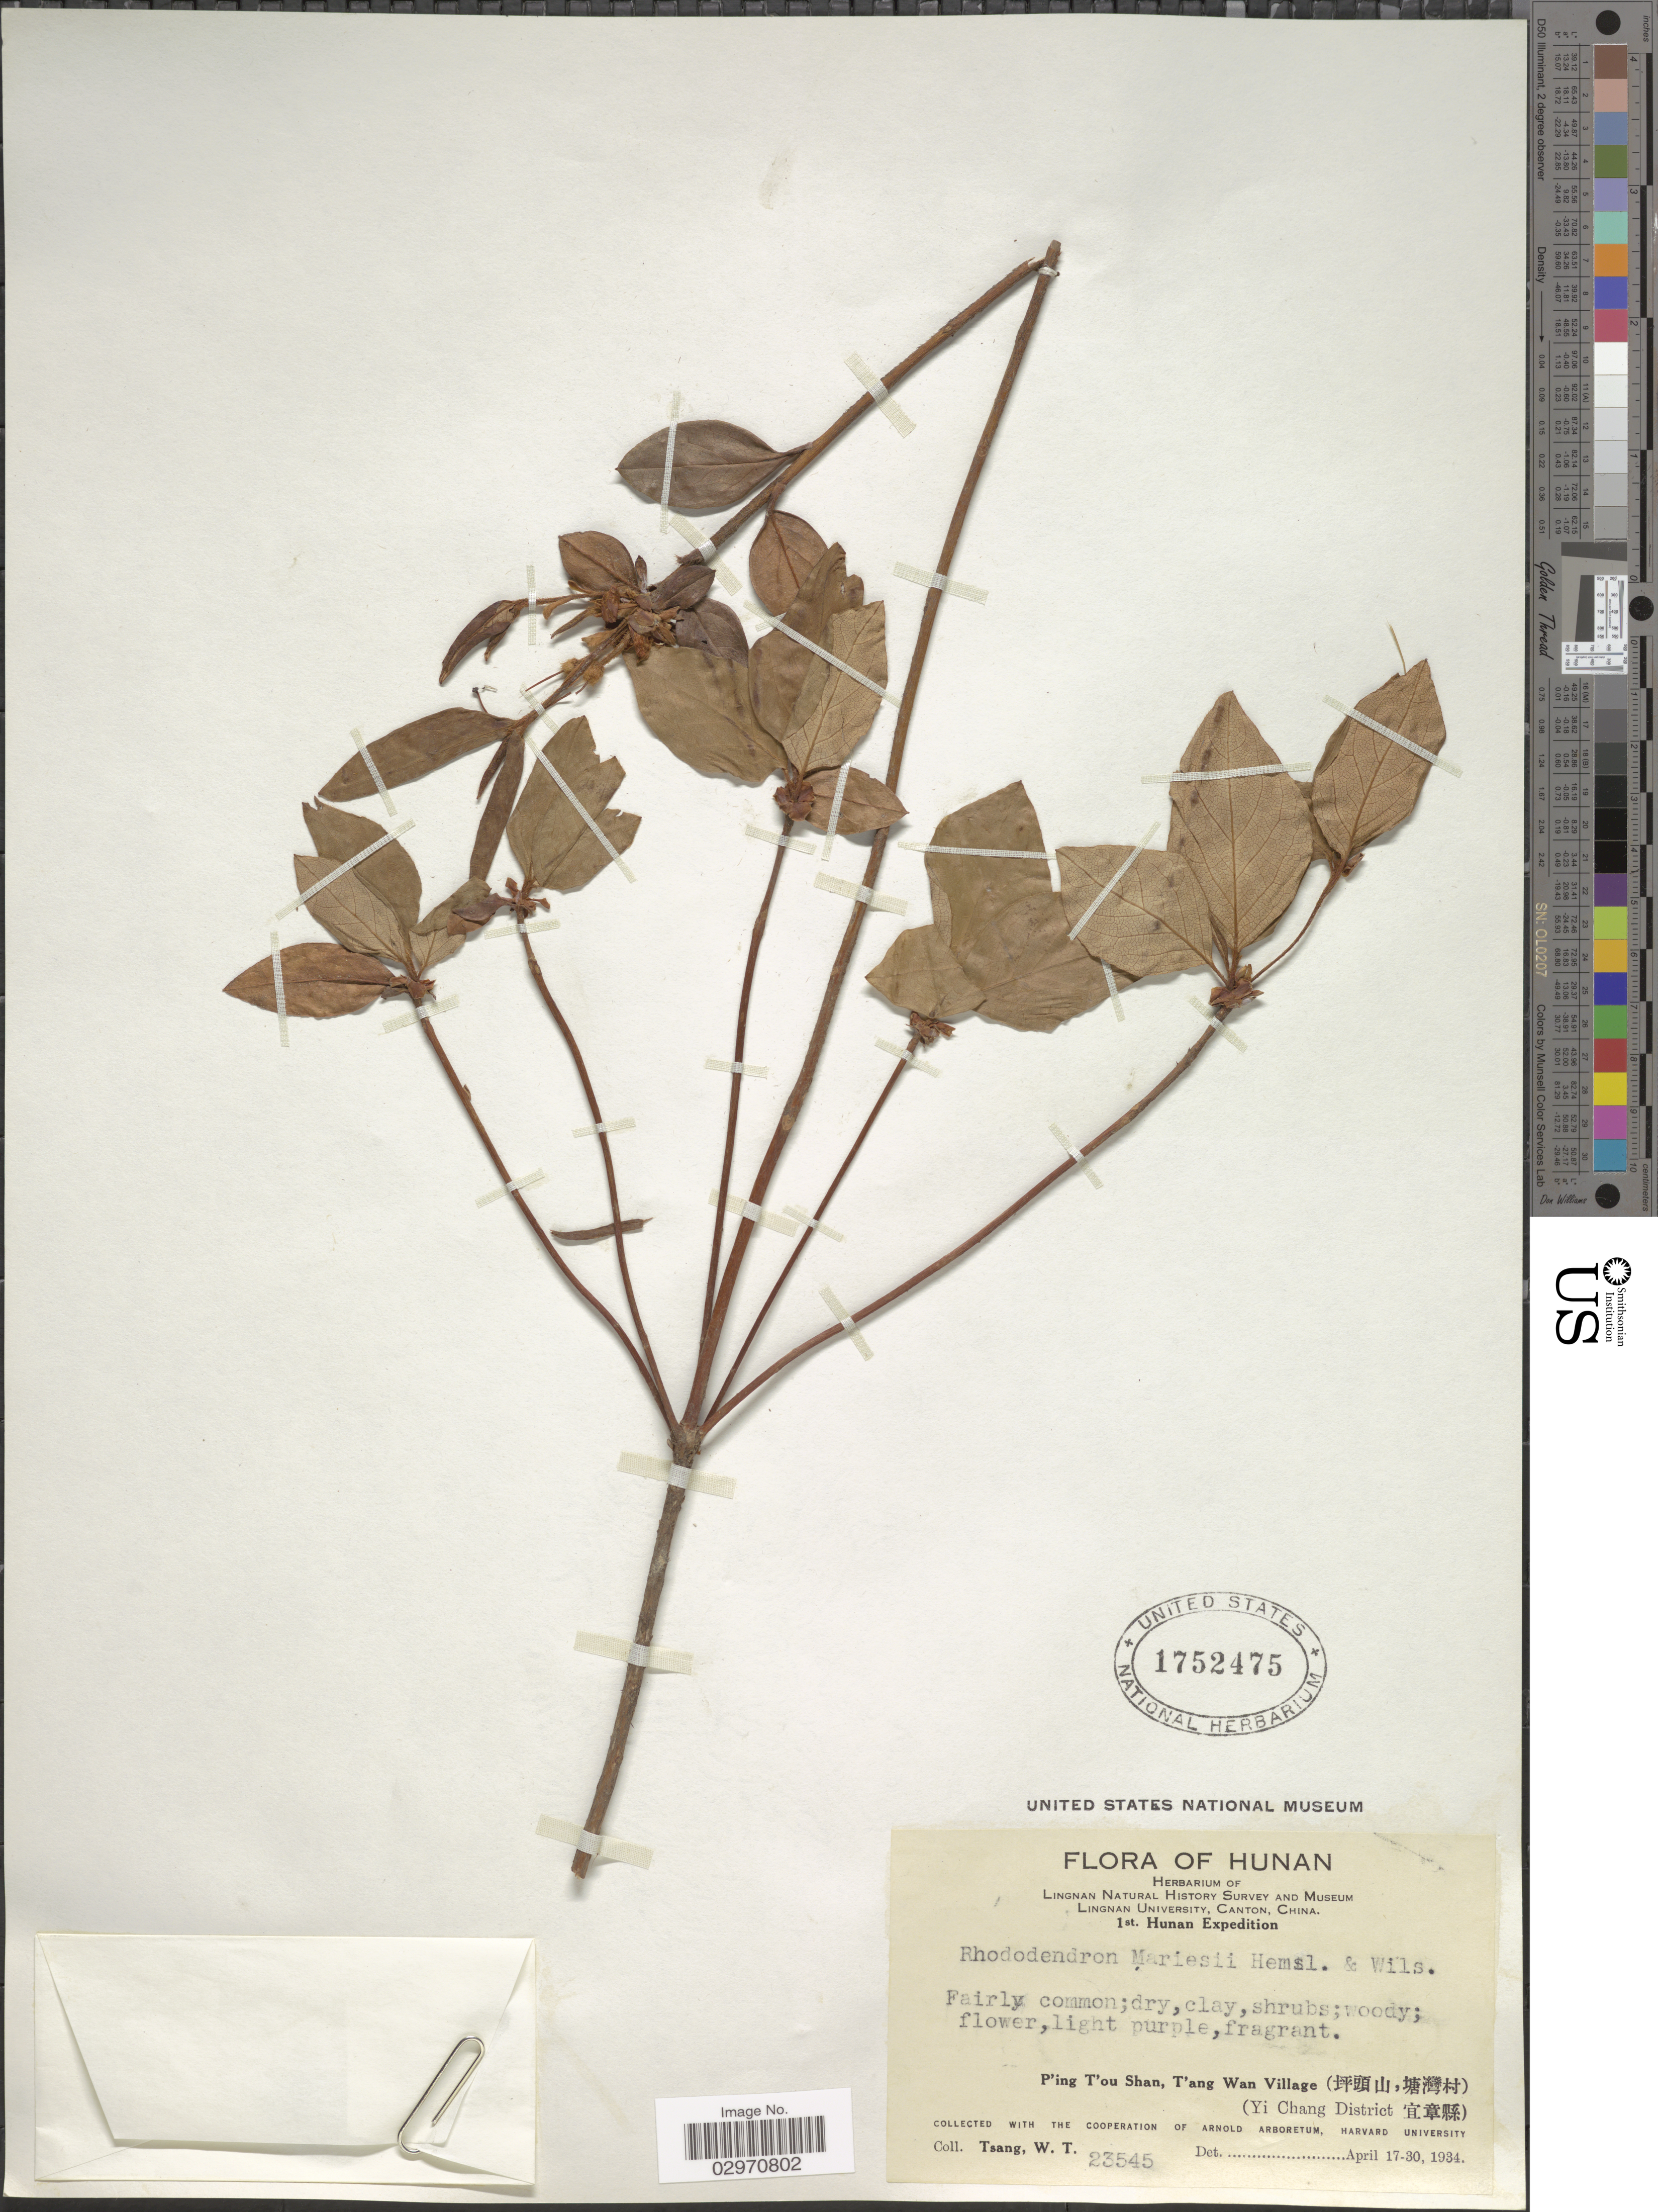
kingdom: Plantae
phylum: Tracheophyta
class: Magnoliopsida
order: Ericales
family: Ericaceae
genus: Rhododendron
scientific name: Rhododendron farrerae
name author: Sweet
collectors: W. T. Tsang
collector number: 23545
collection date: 1934-04-17/1934-04-30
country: China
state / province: Hunan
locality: P'ing T'ou Shan, T'ang Wang Village (Yi Chang District).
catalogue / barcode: US 1752475